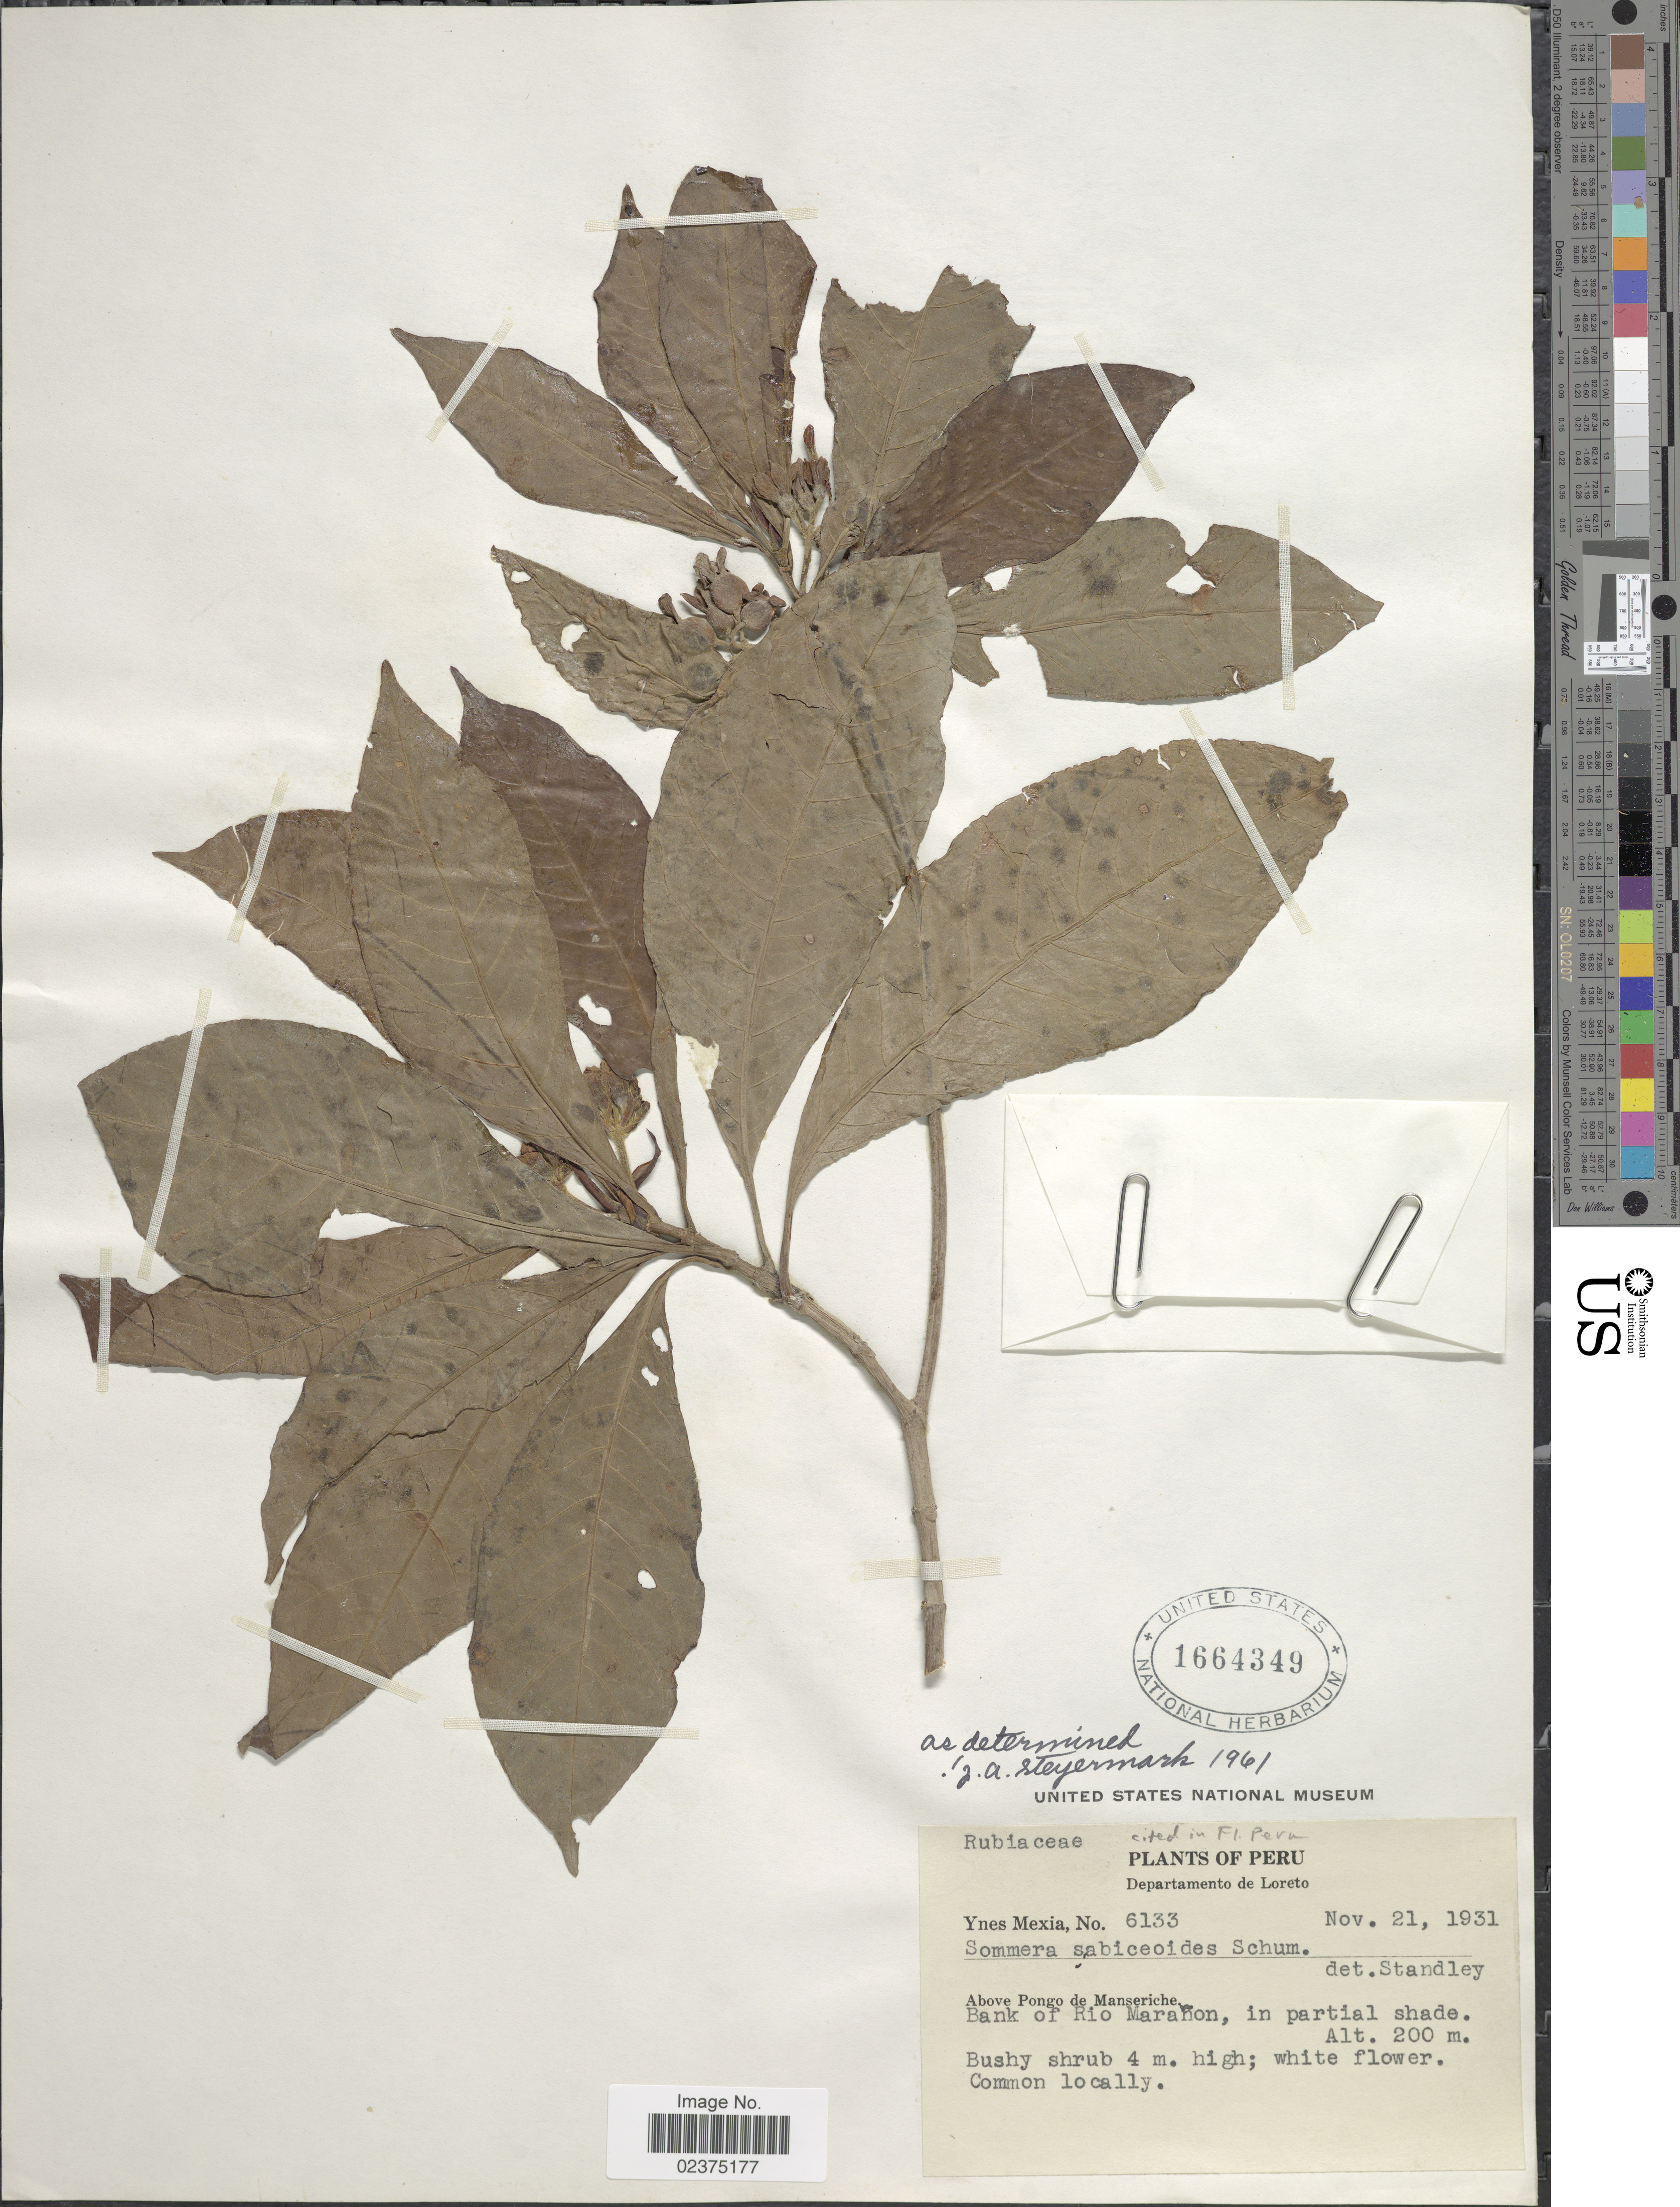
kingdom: Plantae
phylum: Tracheophyta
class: Magnoliopsida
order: Gentianales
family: Rubiaceae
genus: Sommera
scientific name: Sommera sabiceoides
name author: K. Schum.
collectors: Y. Mexia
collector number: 6133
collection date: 1931-11-21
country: Peru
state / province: Loreto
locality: Departamento de Loreto, Above Pongo de Manseriche. Bank of Rio Marañon, in partial shade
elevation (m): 200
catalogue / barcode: US 1664349